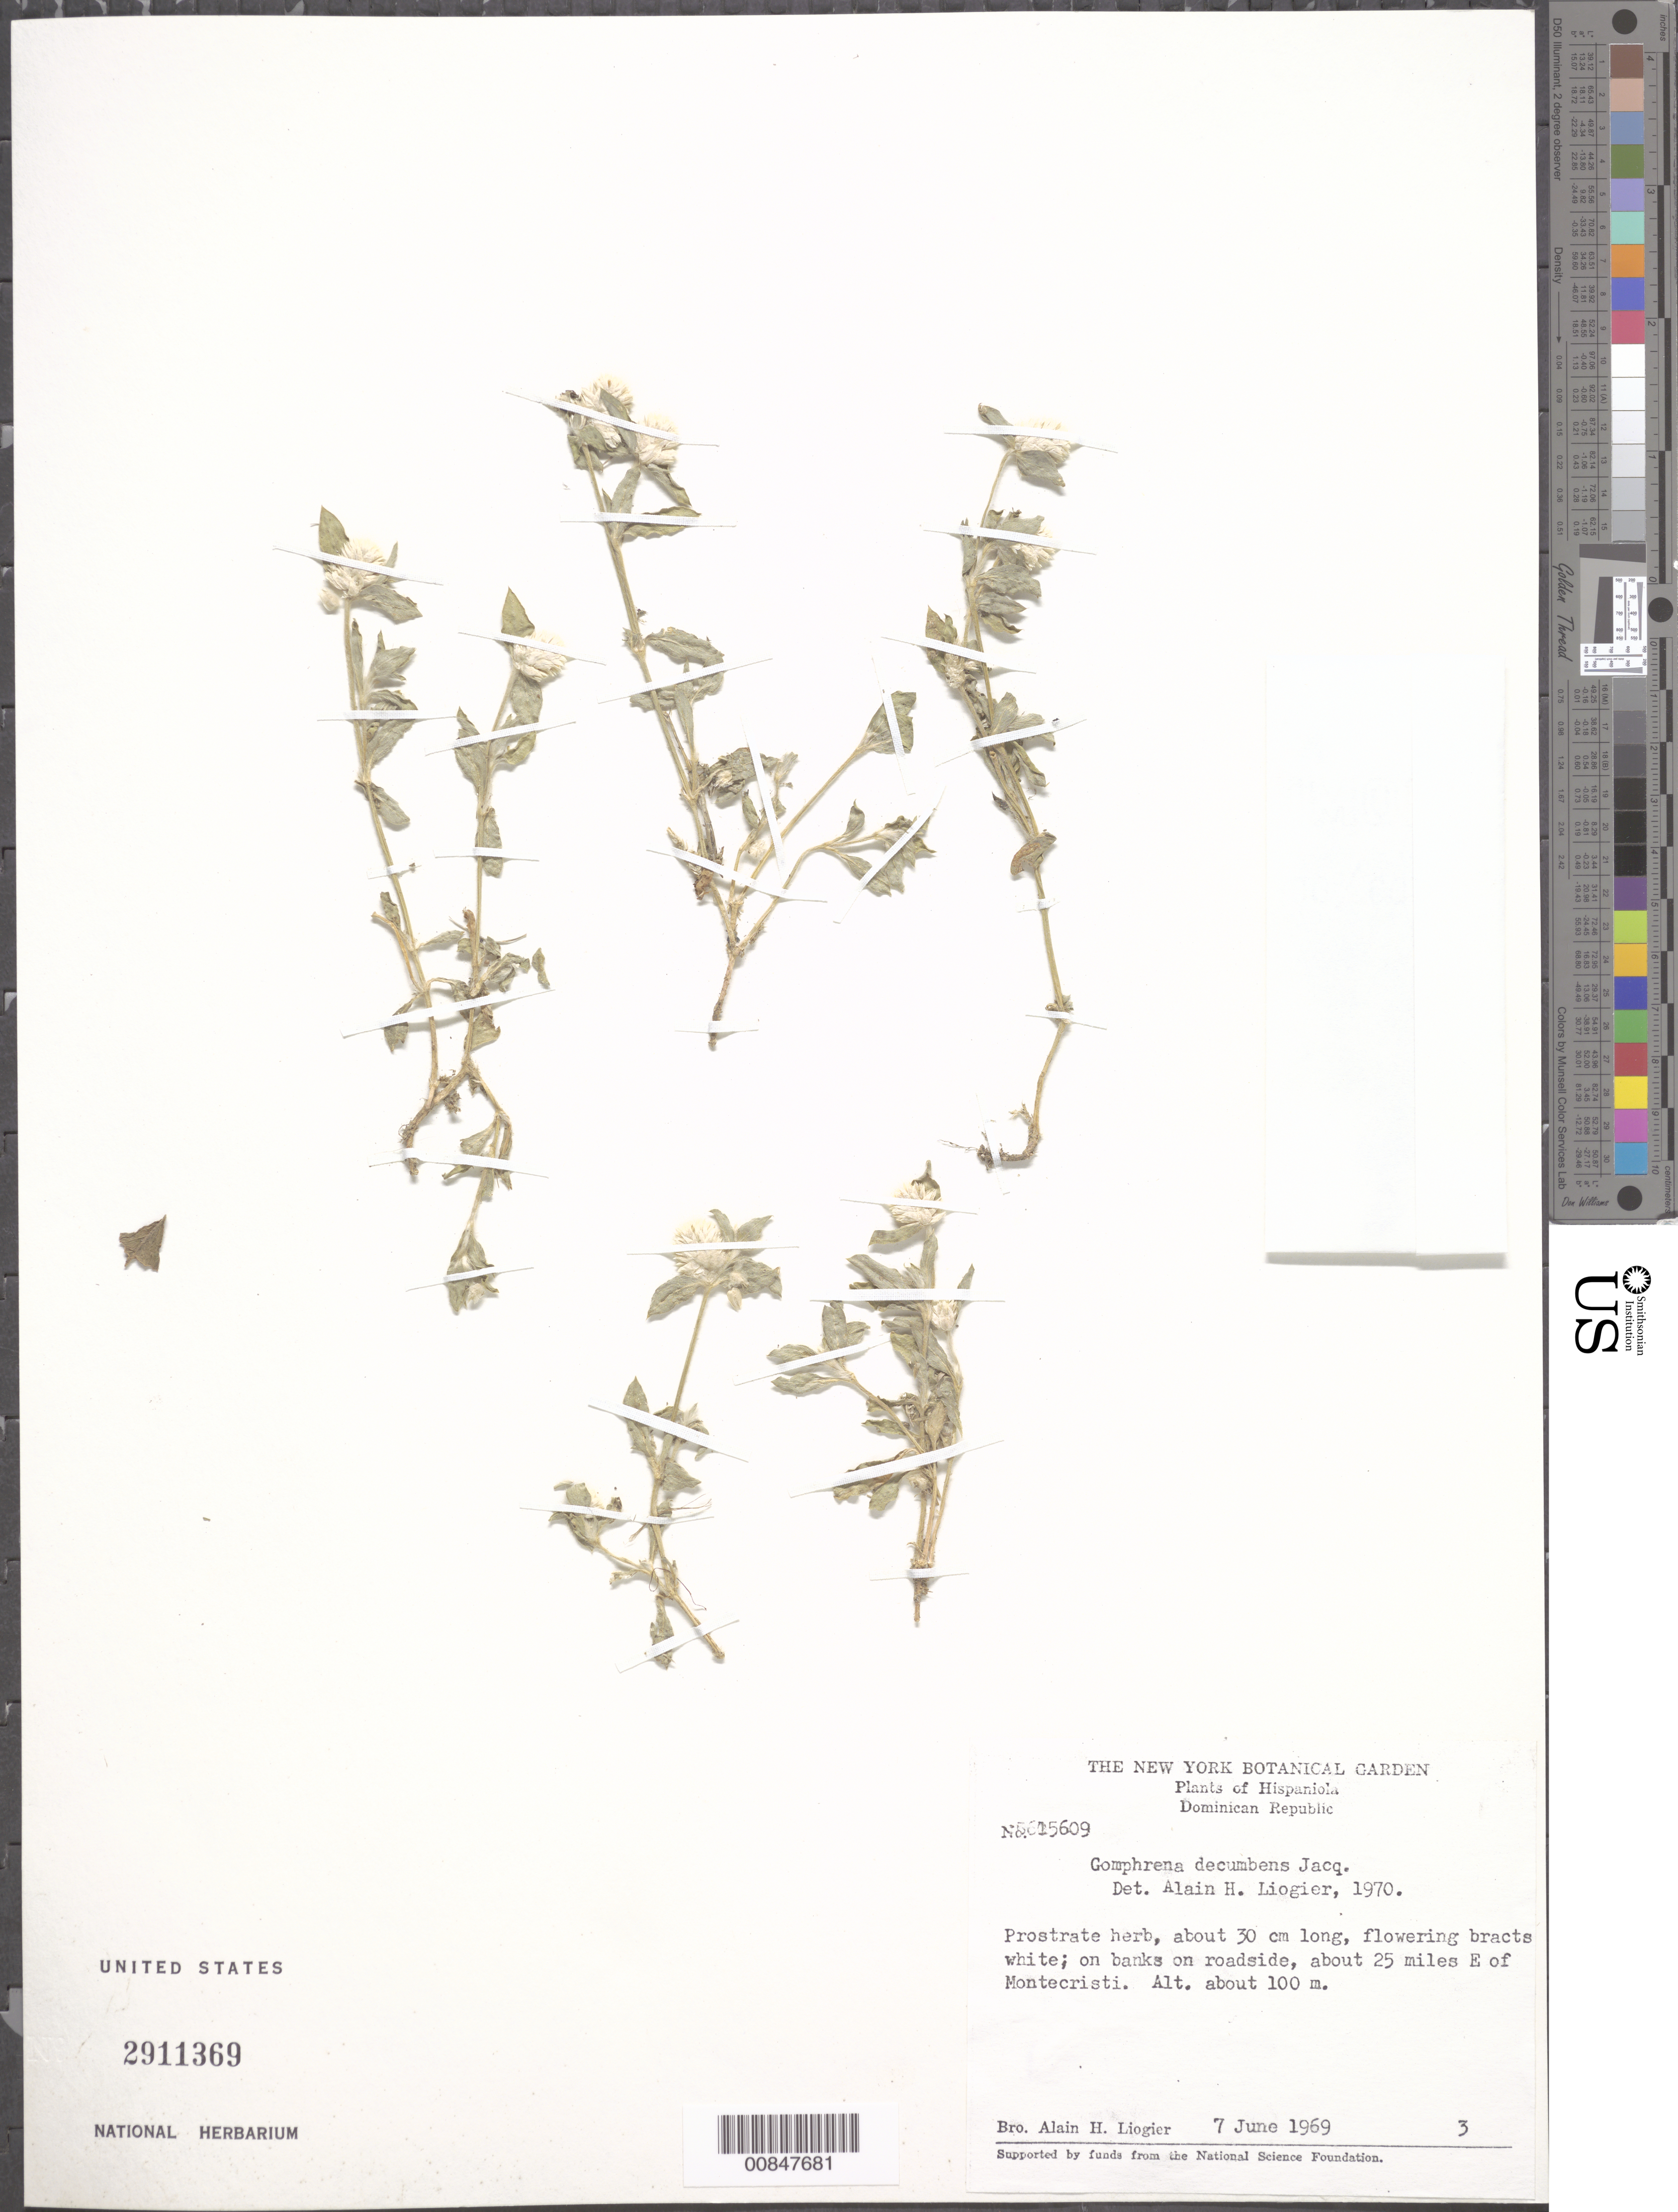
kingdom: Plantae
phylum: Tracheophyta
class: Magnoliopsida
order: Caryophyllales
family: Amaranthaceae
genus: Gomphrena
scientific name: Gomphrena serrata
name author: L.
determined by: Liogier, Alain H.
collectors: A. H. Liogier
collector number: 15609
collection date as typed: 07 Jun 1969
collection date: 1969-06-07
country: Dominican Republic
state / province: Monte Cristi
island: Hispaniola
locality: About 25 miles E of Montecristi.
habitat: On banks on roadside.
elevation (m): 100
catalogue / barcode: US 2911369